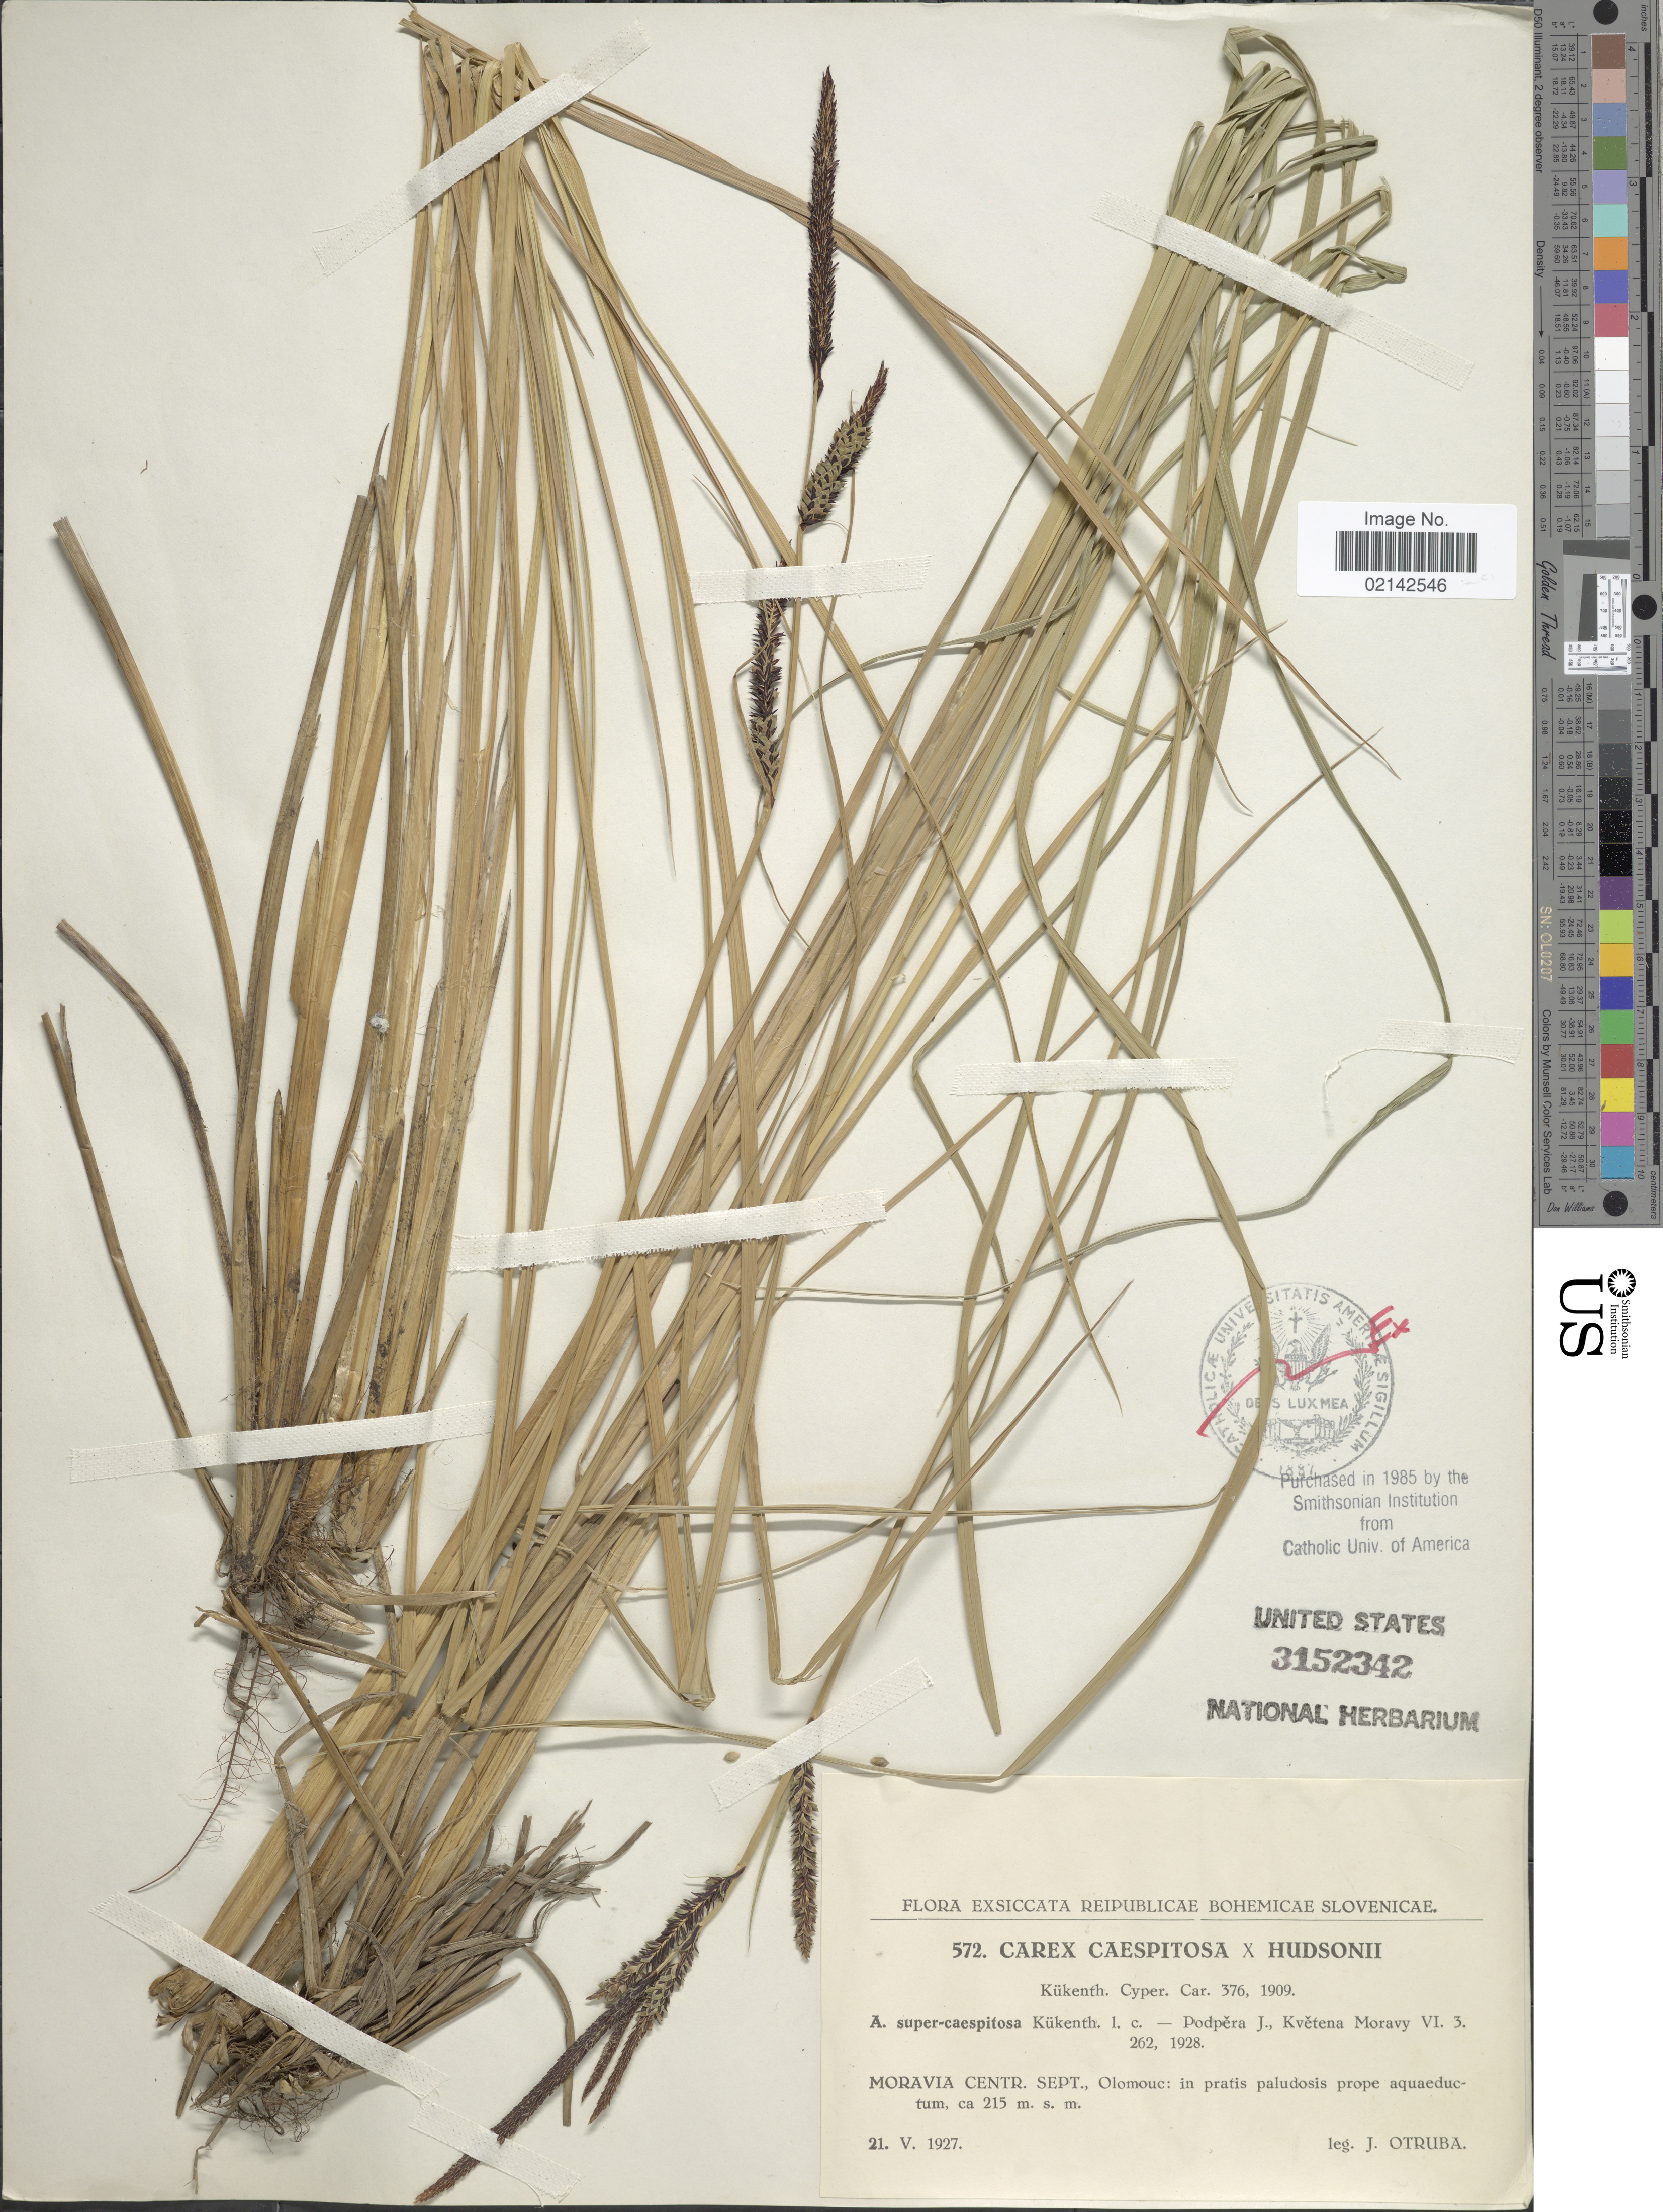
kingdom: Plantae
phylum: Tracheophyta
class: Liliopsida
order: Poales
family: Cyperaceae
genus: Carex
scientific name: Carex cespitosa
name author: L.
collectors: J. Otruba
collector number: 572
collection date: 1927-05-21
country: Czechia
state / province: Olomouc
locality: Reipublicae Bohemicae Slovenicae, Moravia Centr. Sept., Olomouc: in pratis paludosis prope Aquaeductum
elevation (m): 215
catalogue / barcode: US 3152342